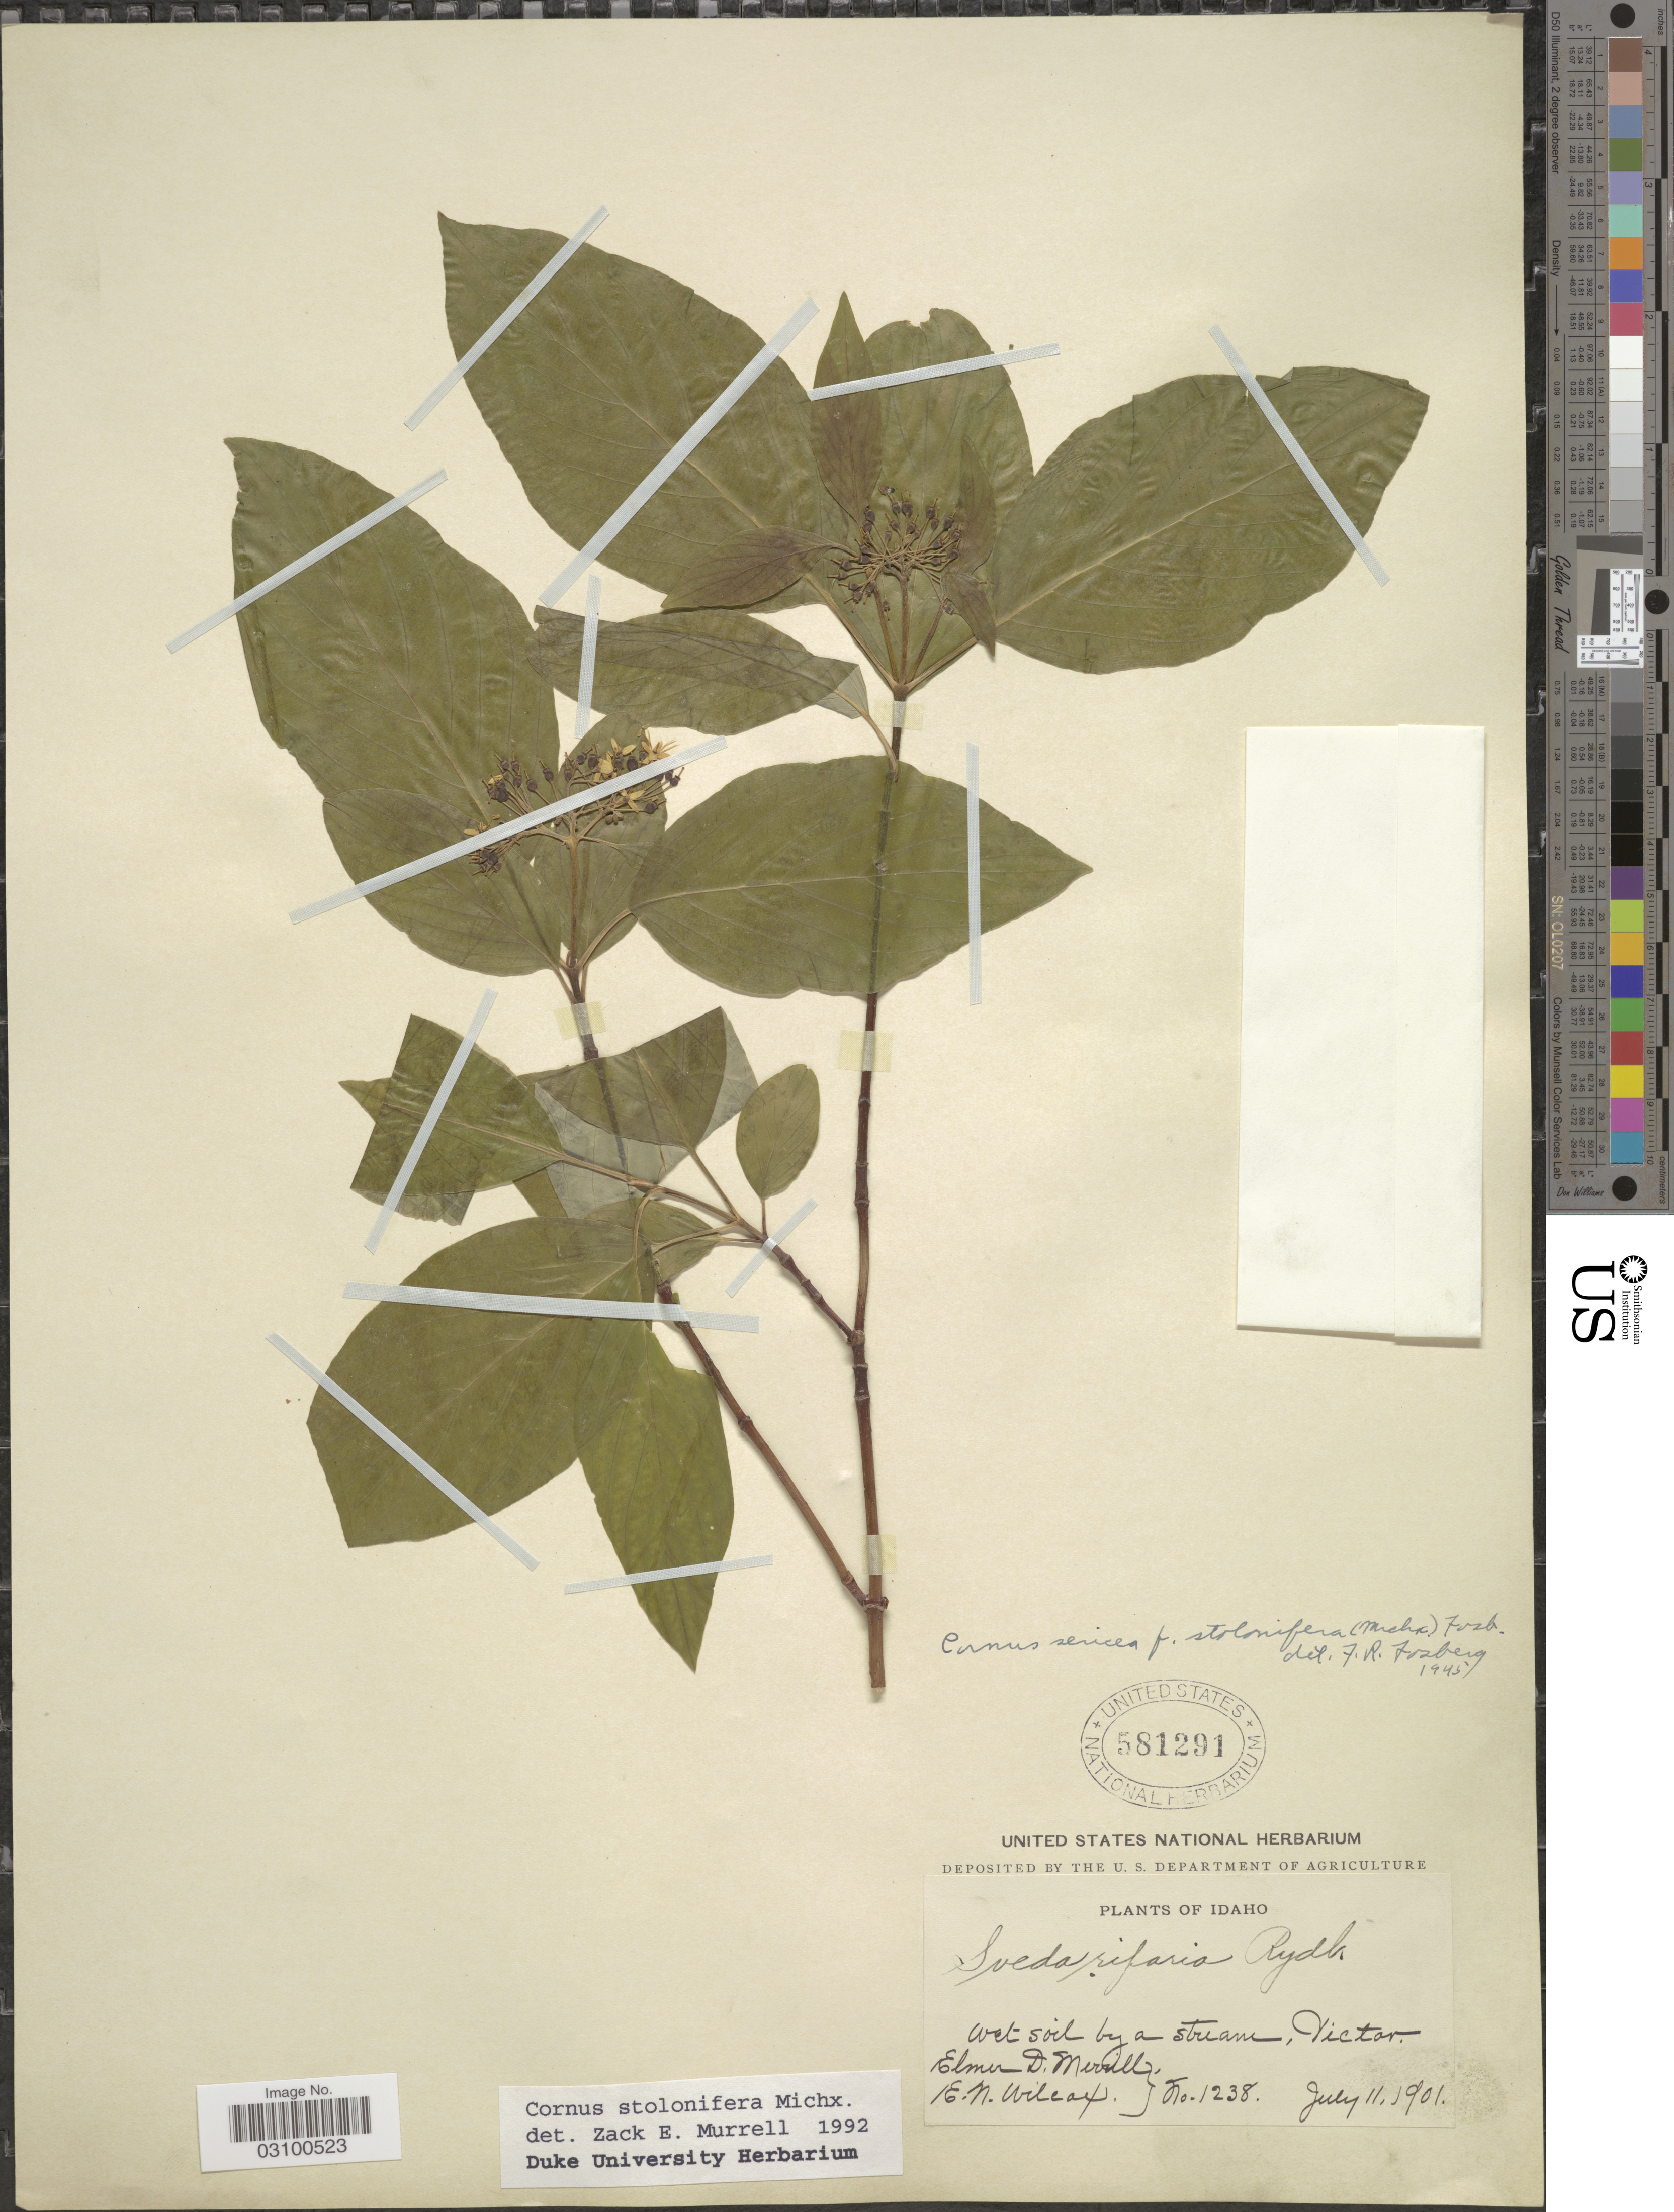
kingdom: Plantae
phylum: Tracheophyta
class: Magnoliopsida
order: Cornales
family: Cornaceae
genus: Cornus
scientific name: Cornus sericea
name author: L.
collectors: E. D. Merrill & E. Wilcox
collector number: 1238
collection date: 1901-07-11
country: United States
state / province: Idaho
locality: Victor.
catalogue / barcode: US 581291